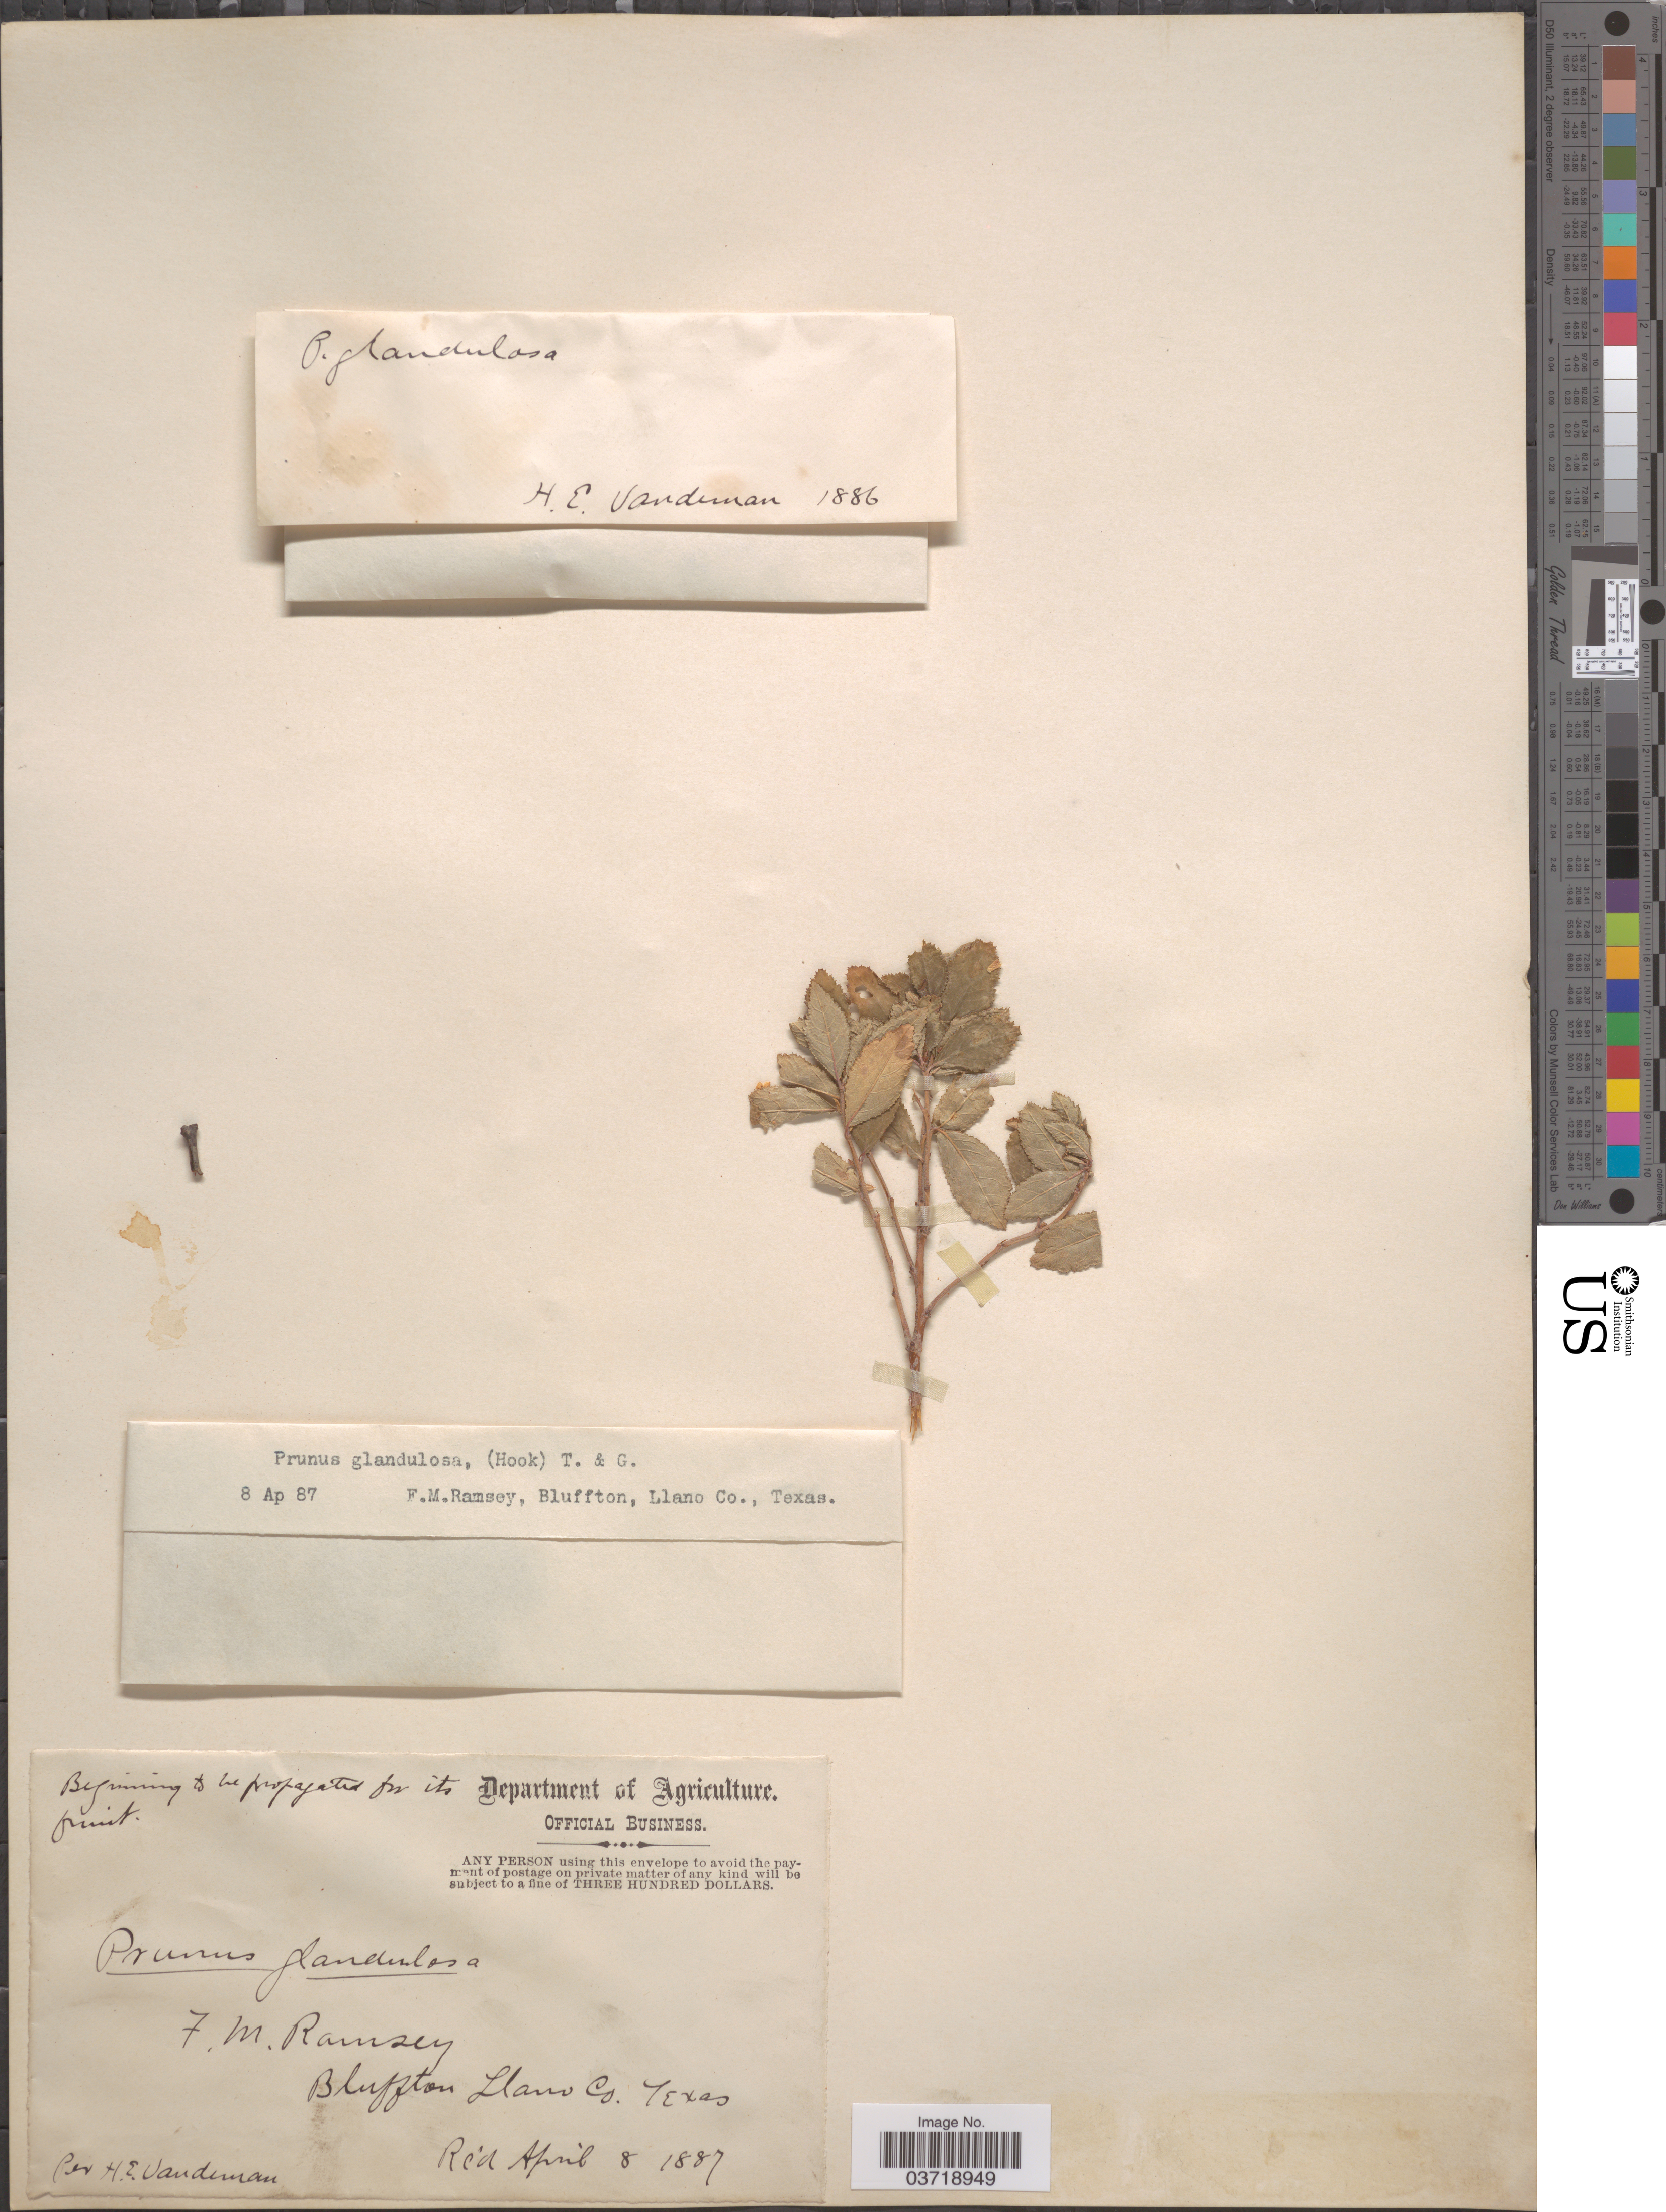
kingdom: Plantae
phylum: Tracheophyta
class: Magnoliopsida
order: Rosales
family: Rosaceae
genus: Prunus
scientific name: Prunus texana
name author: D. Dietr.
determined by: Strong, M. T., (US), Smithsonian Institution - National Museum of Natural History (UNITED STATES)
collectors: F. Ramsey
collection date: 1886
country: United States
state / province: Texas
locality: F. M. Ramsey. Bluffton. Llano Co.